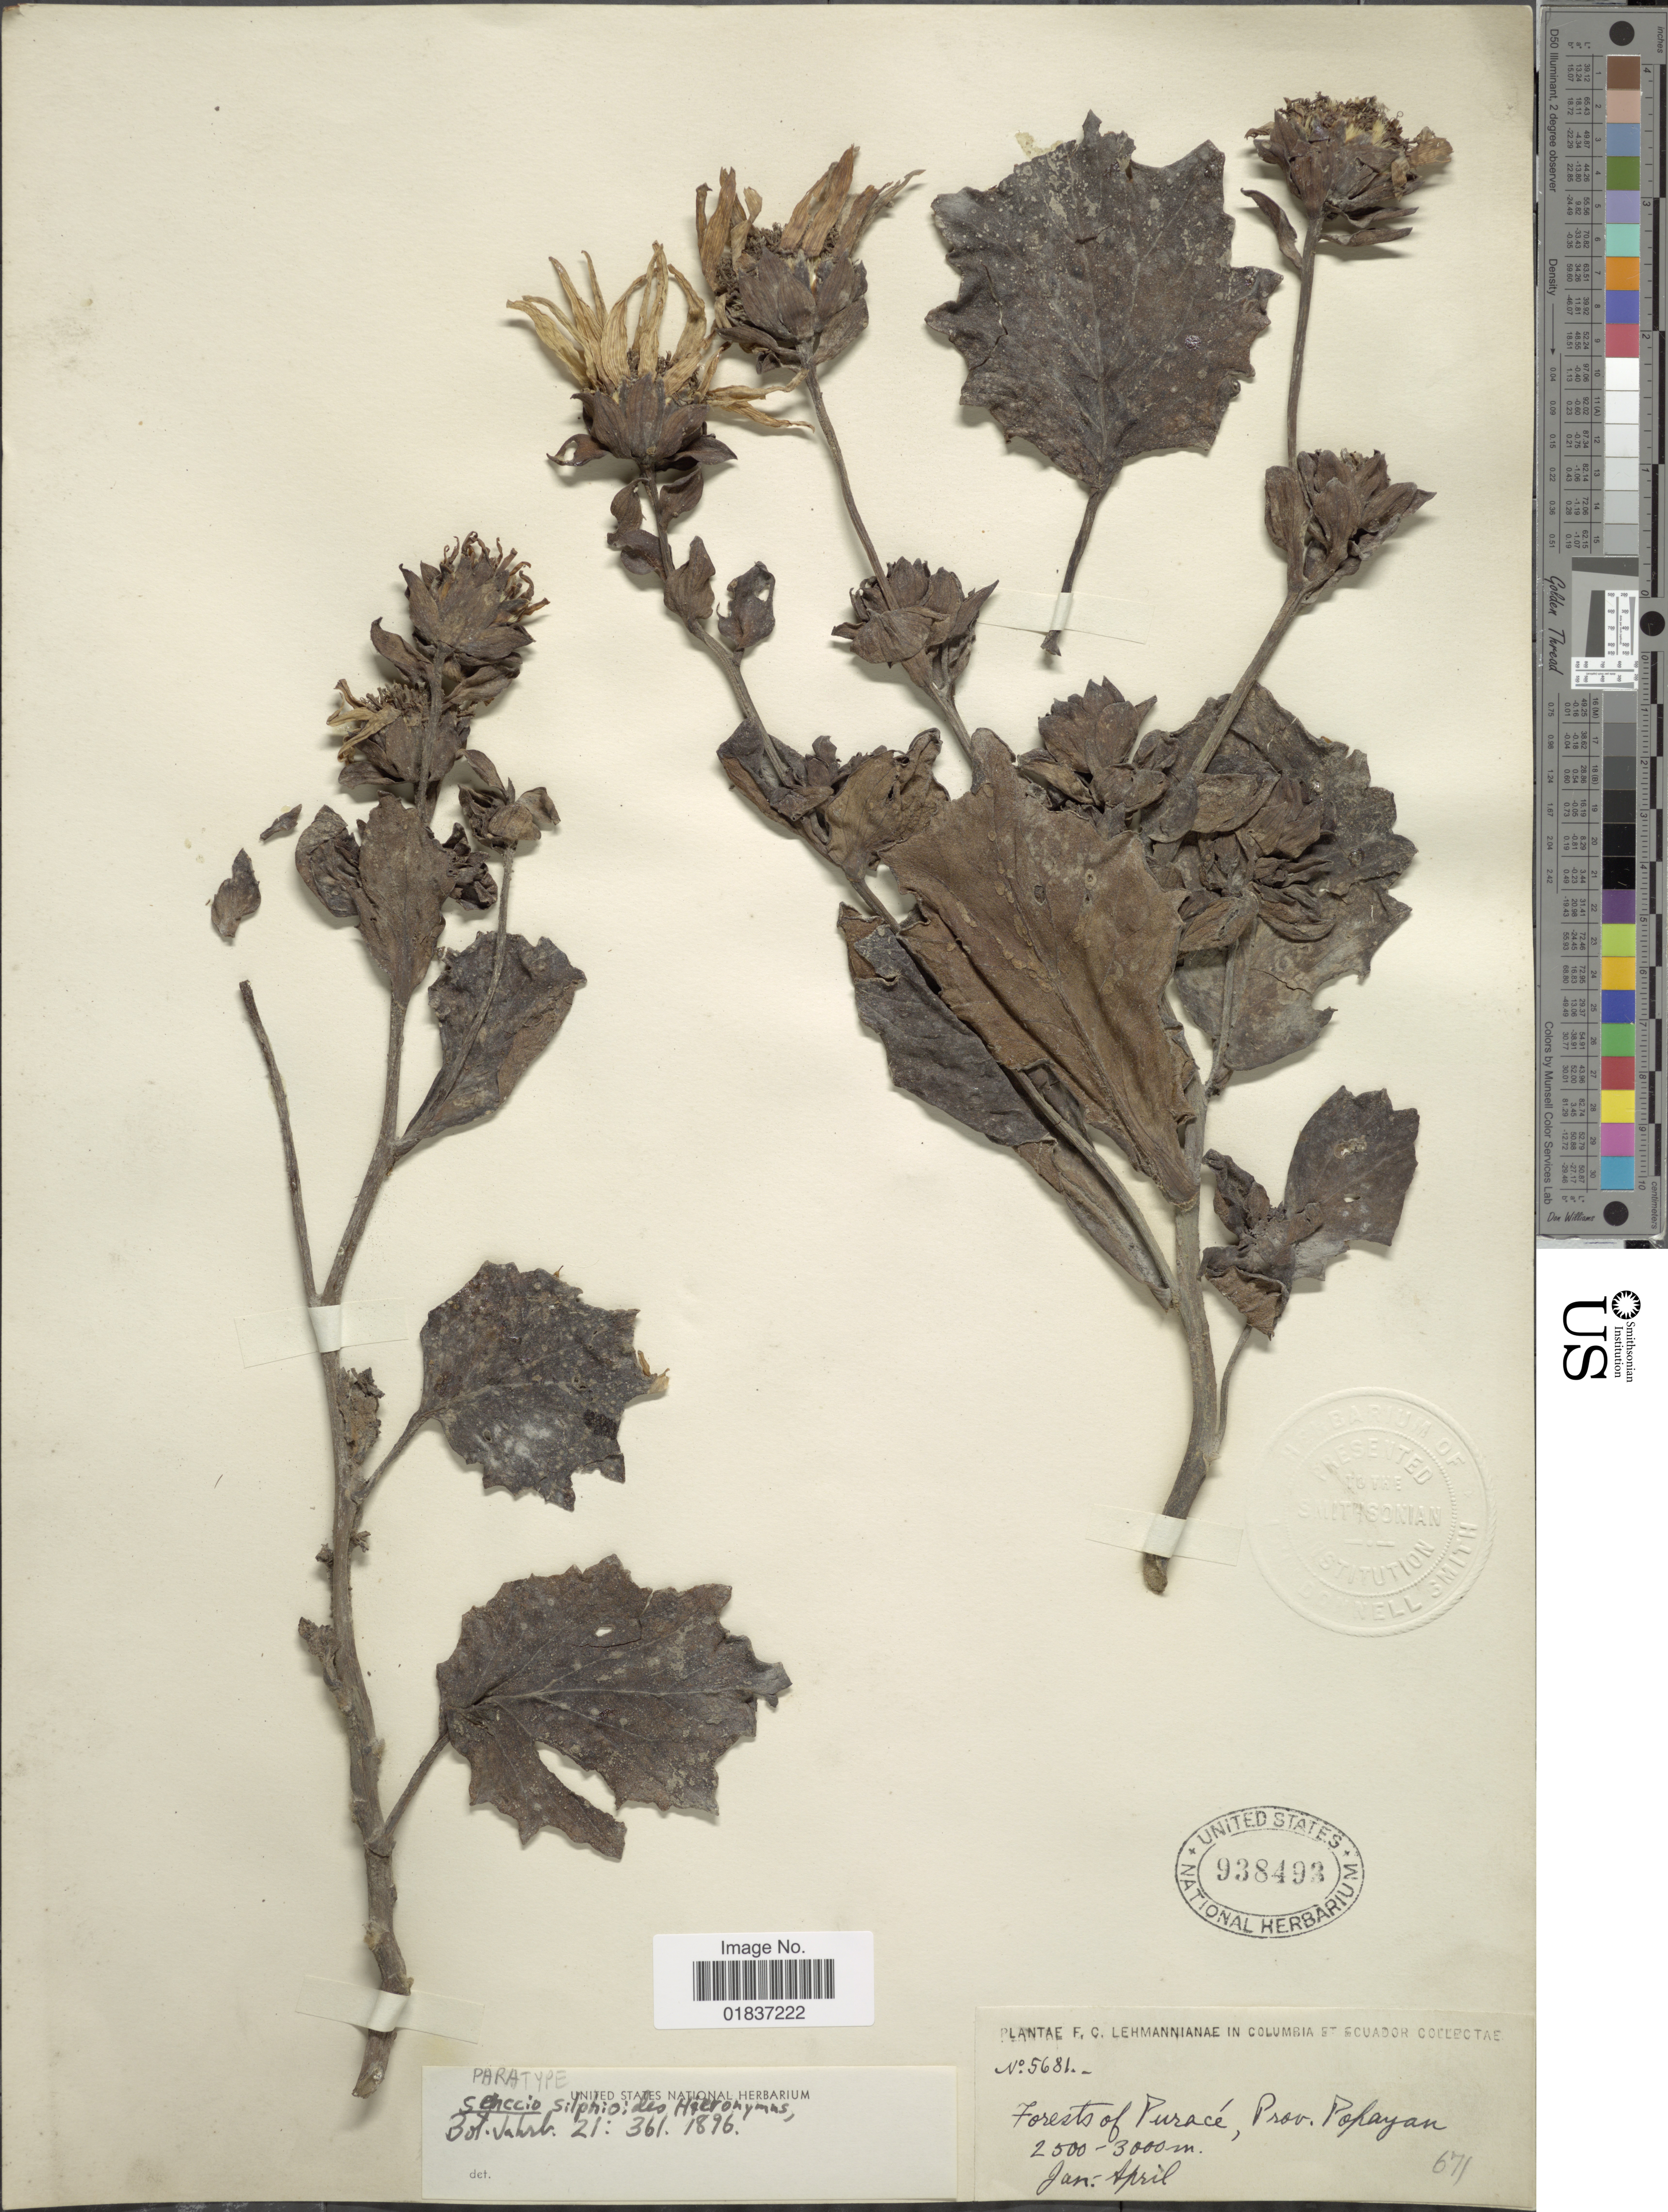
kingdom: Plantae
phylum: Tracheophyta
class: Magnoliopsida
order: Asterales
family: Asteraceae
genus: Senecio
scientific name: Senecio silphioides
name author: Hieron.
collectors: F. C. Lehmann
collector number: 5681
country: Colombia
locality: Forests of Purace, Prov. Popayan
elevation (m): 2500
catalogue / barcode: US 938493